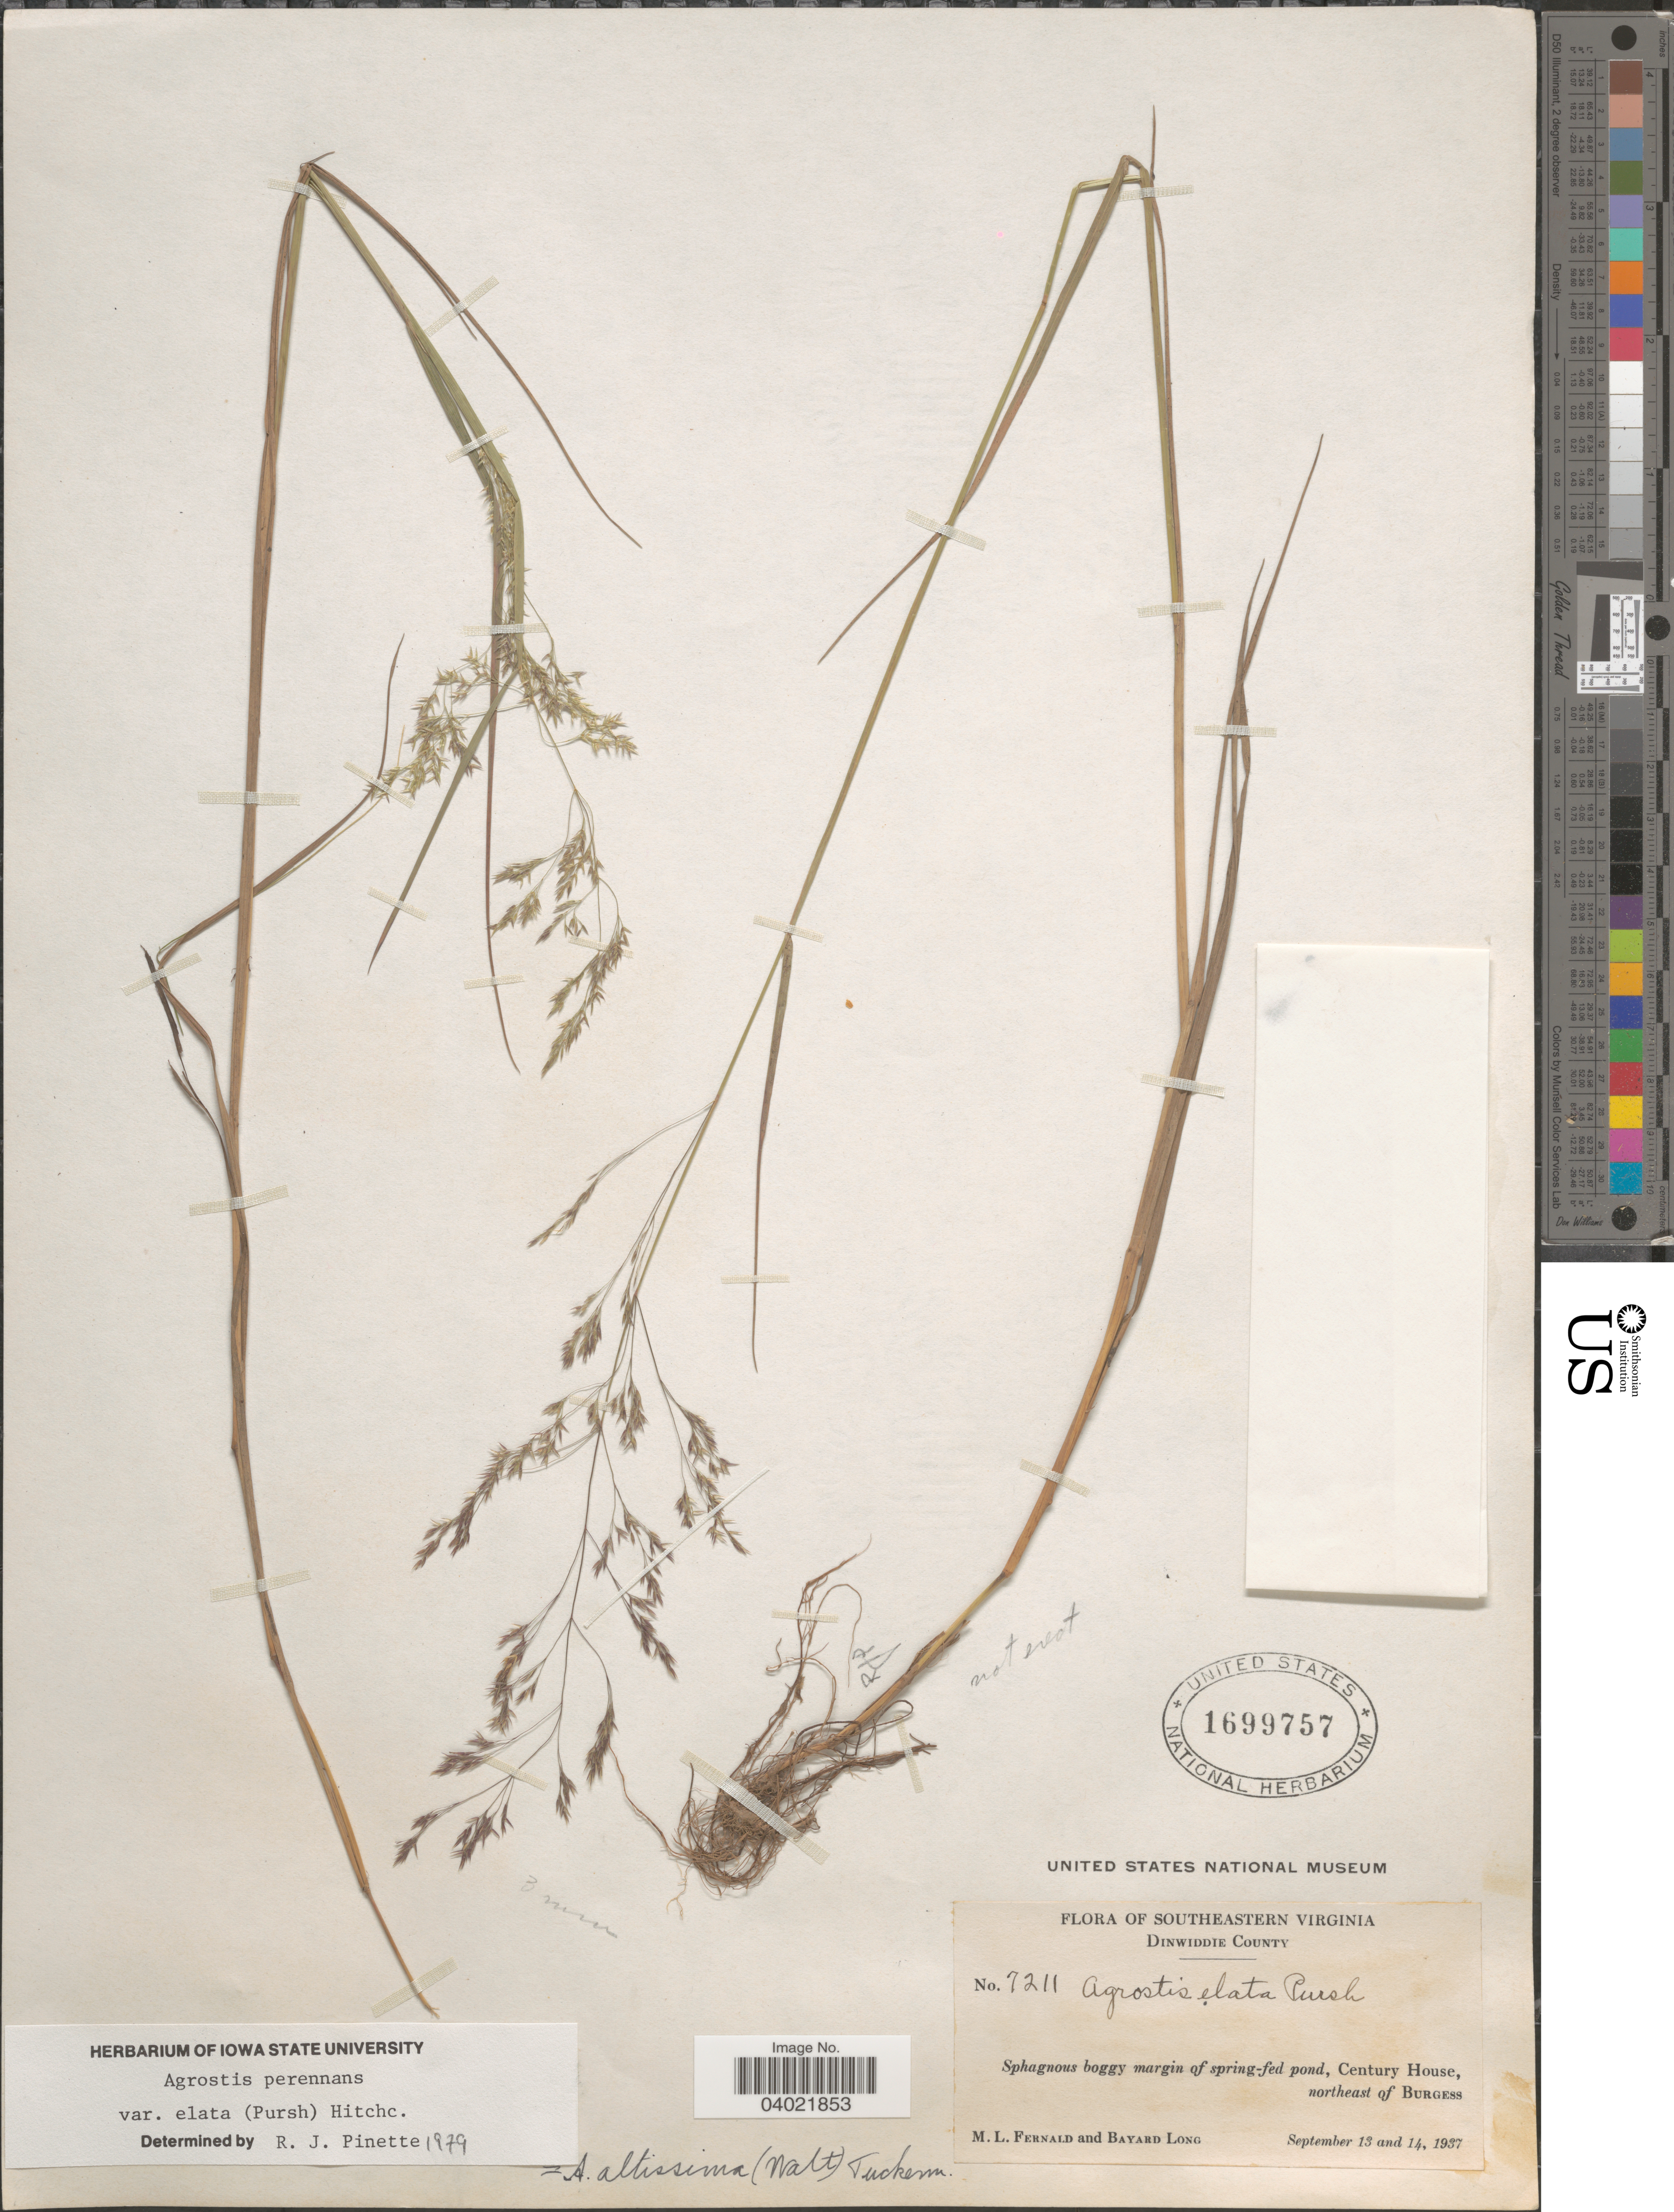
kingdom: Plantae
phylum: Tracheophyta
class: Liliopsida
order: Poales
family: Poaceae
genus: Agrostis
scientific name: Agrostis perennans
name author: (Walter) Tuck.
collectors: M. L. Fernald & B. Long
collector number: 7211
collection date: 1937-09-13/1937-09-14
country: United States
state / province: Virginia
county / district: Dinwiddie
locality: Southeastern Virginia. Dinwiddie County. Century House, northeast of Burgess.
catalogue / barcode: US 1699757